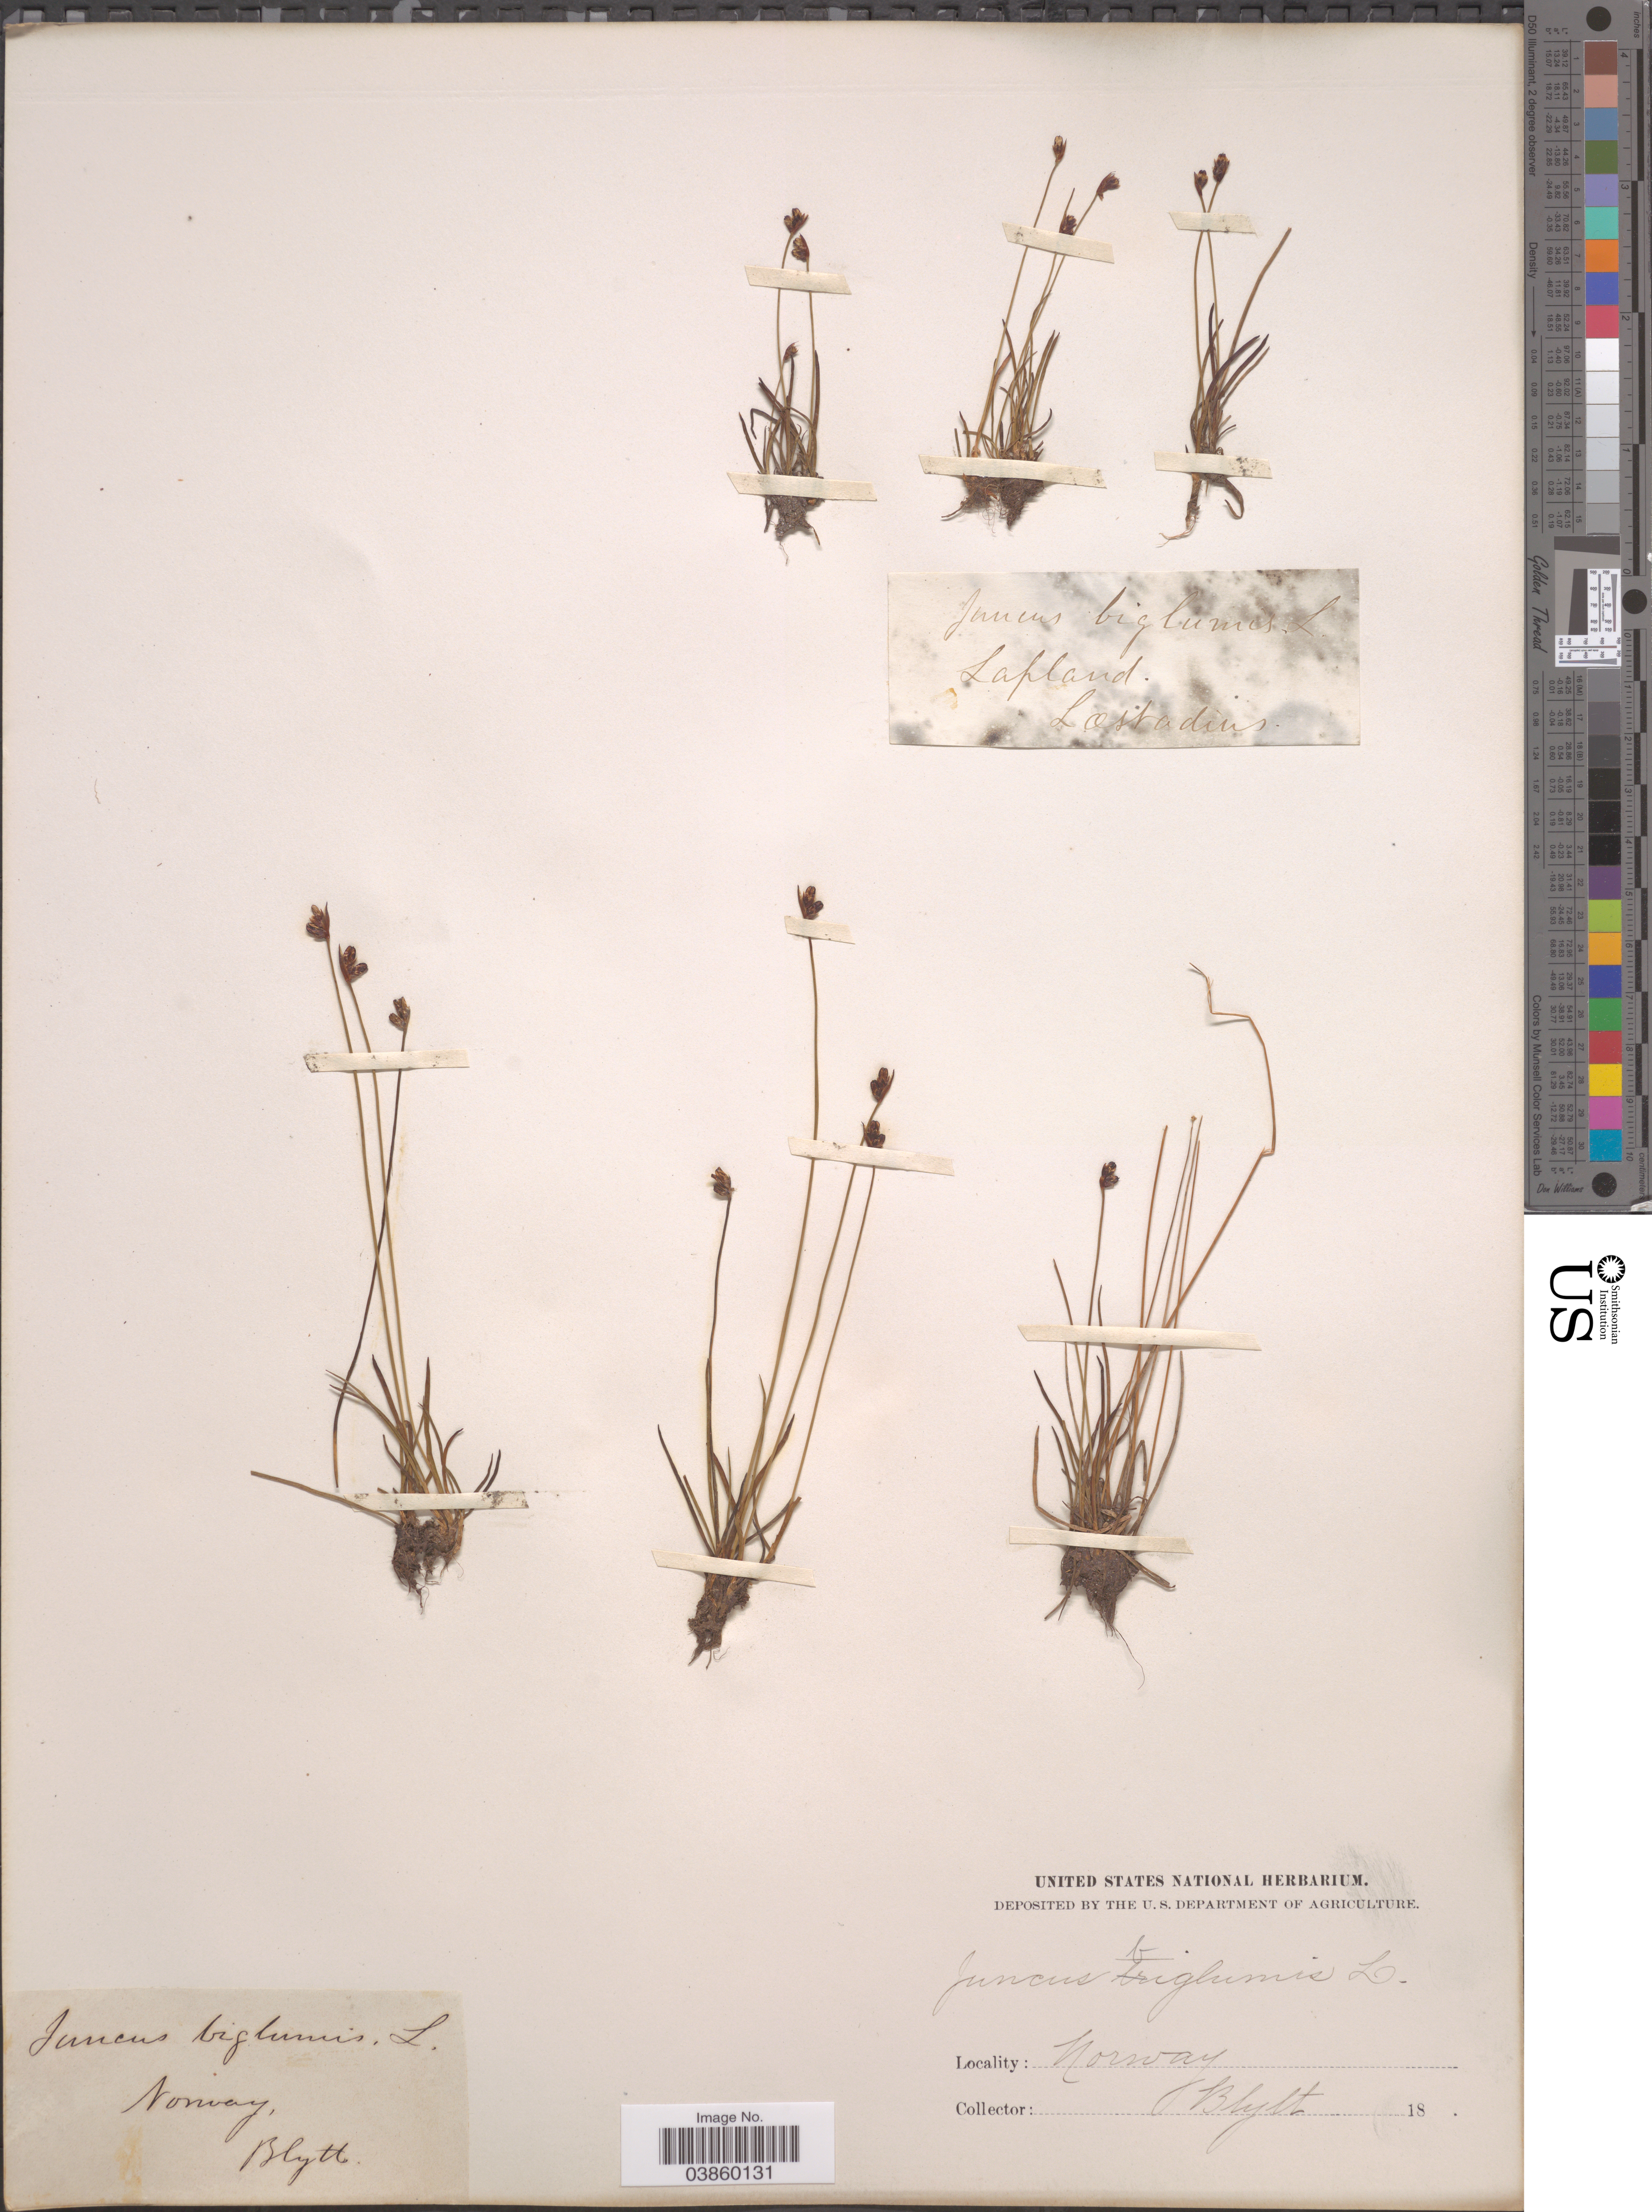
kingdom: Plantae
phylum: Tracheophyta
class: Liliopsida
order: Poales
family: Juncaceae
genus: Juncus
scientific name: Juncus biglumis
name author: L.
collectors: Blytt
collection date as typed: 18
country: Norway